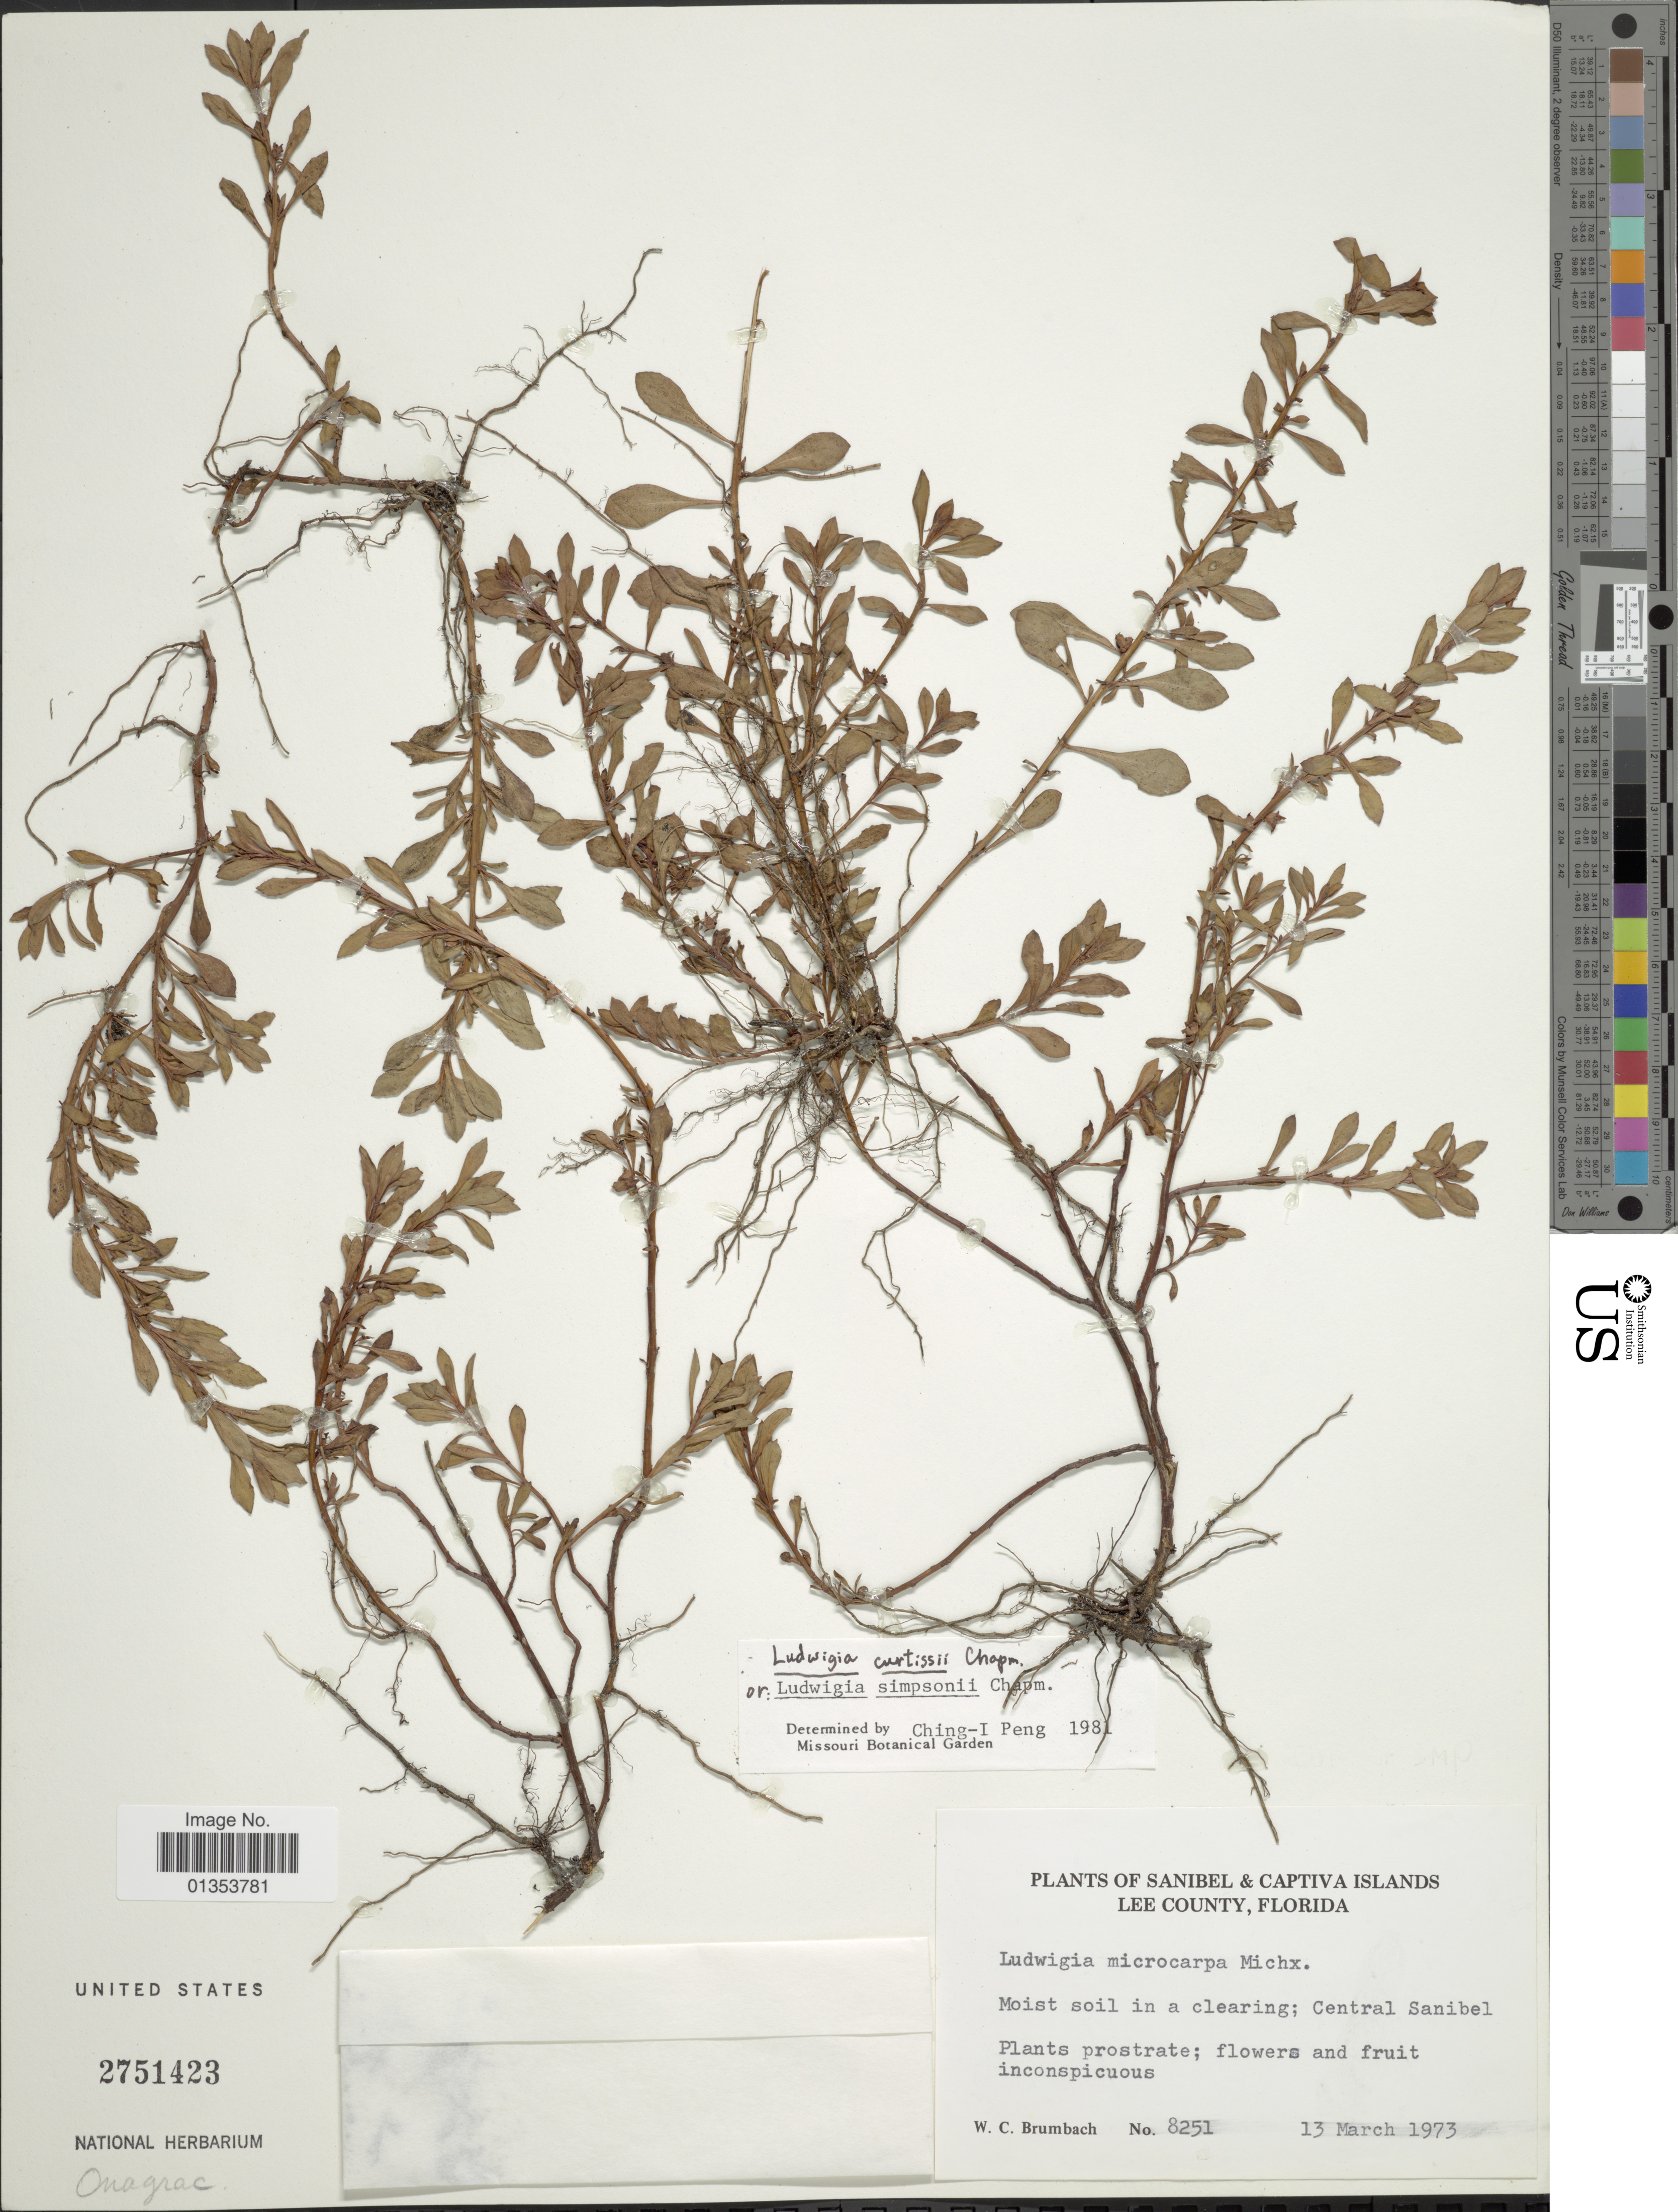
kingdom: Plantae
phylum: Tracheophyta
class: Magnoliopsida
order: Myrtales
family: Onagraceae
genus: Ludwigia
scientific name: Ludwigia curtissii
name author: Chapm.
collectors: W. C. Brumbach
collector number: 8251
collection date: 1973-03-13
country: United States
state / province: Florida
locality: Sanibel & Captiva Islands,Lee County, Central Sanibel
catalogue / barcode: US 2751423